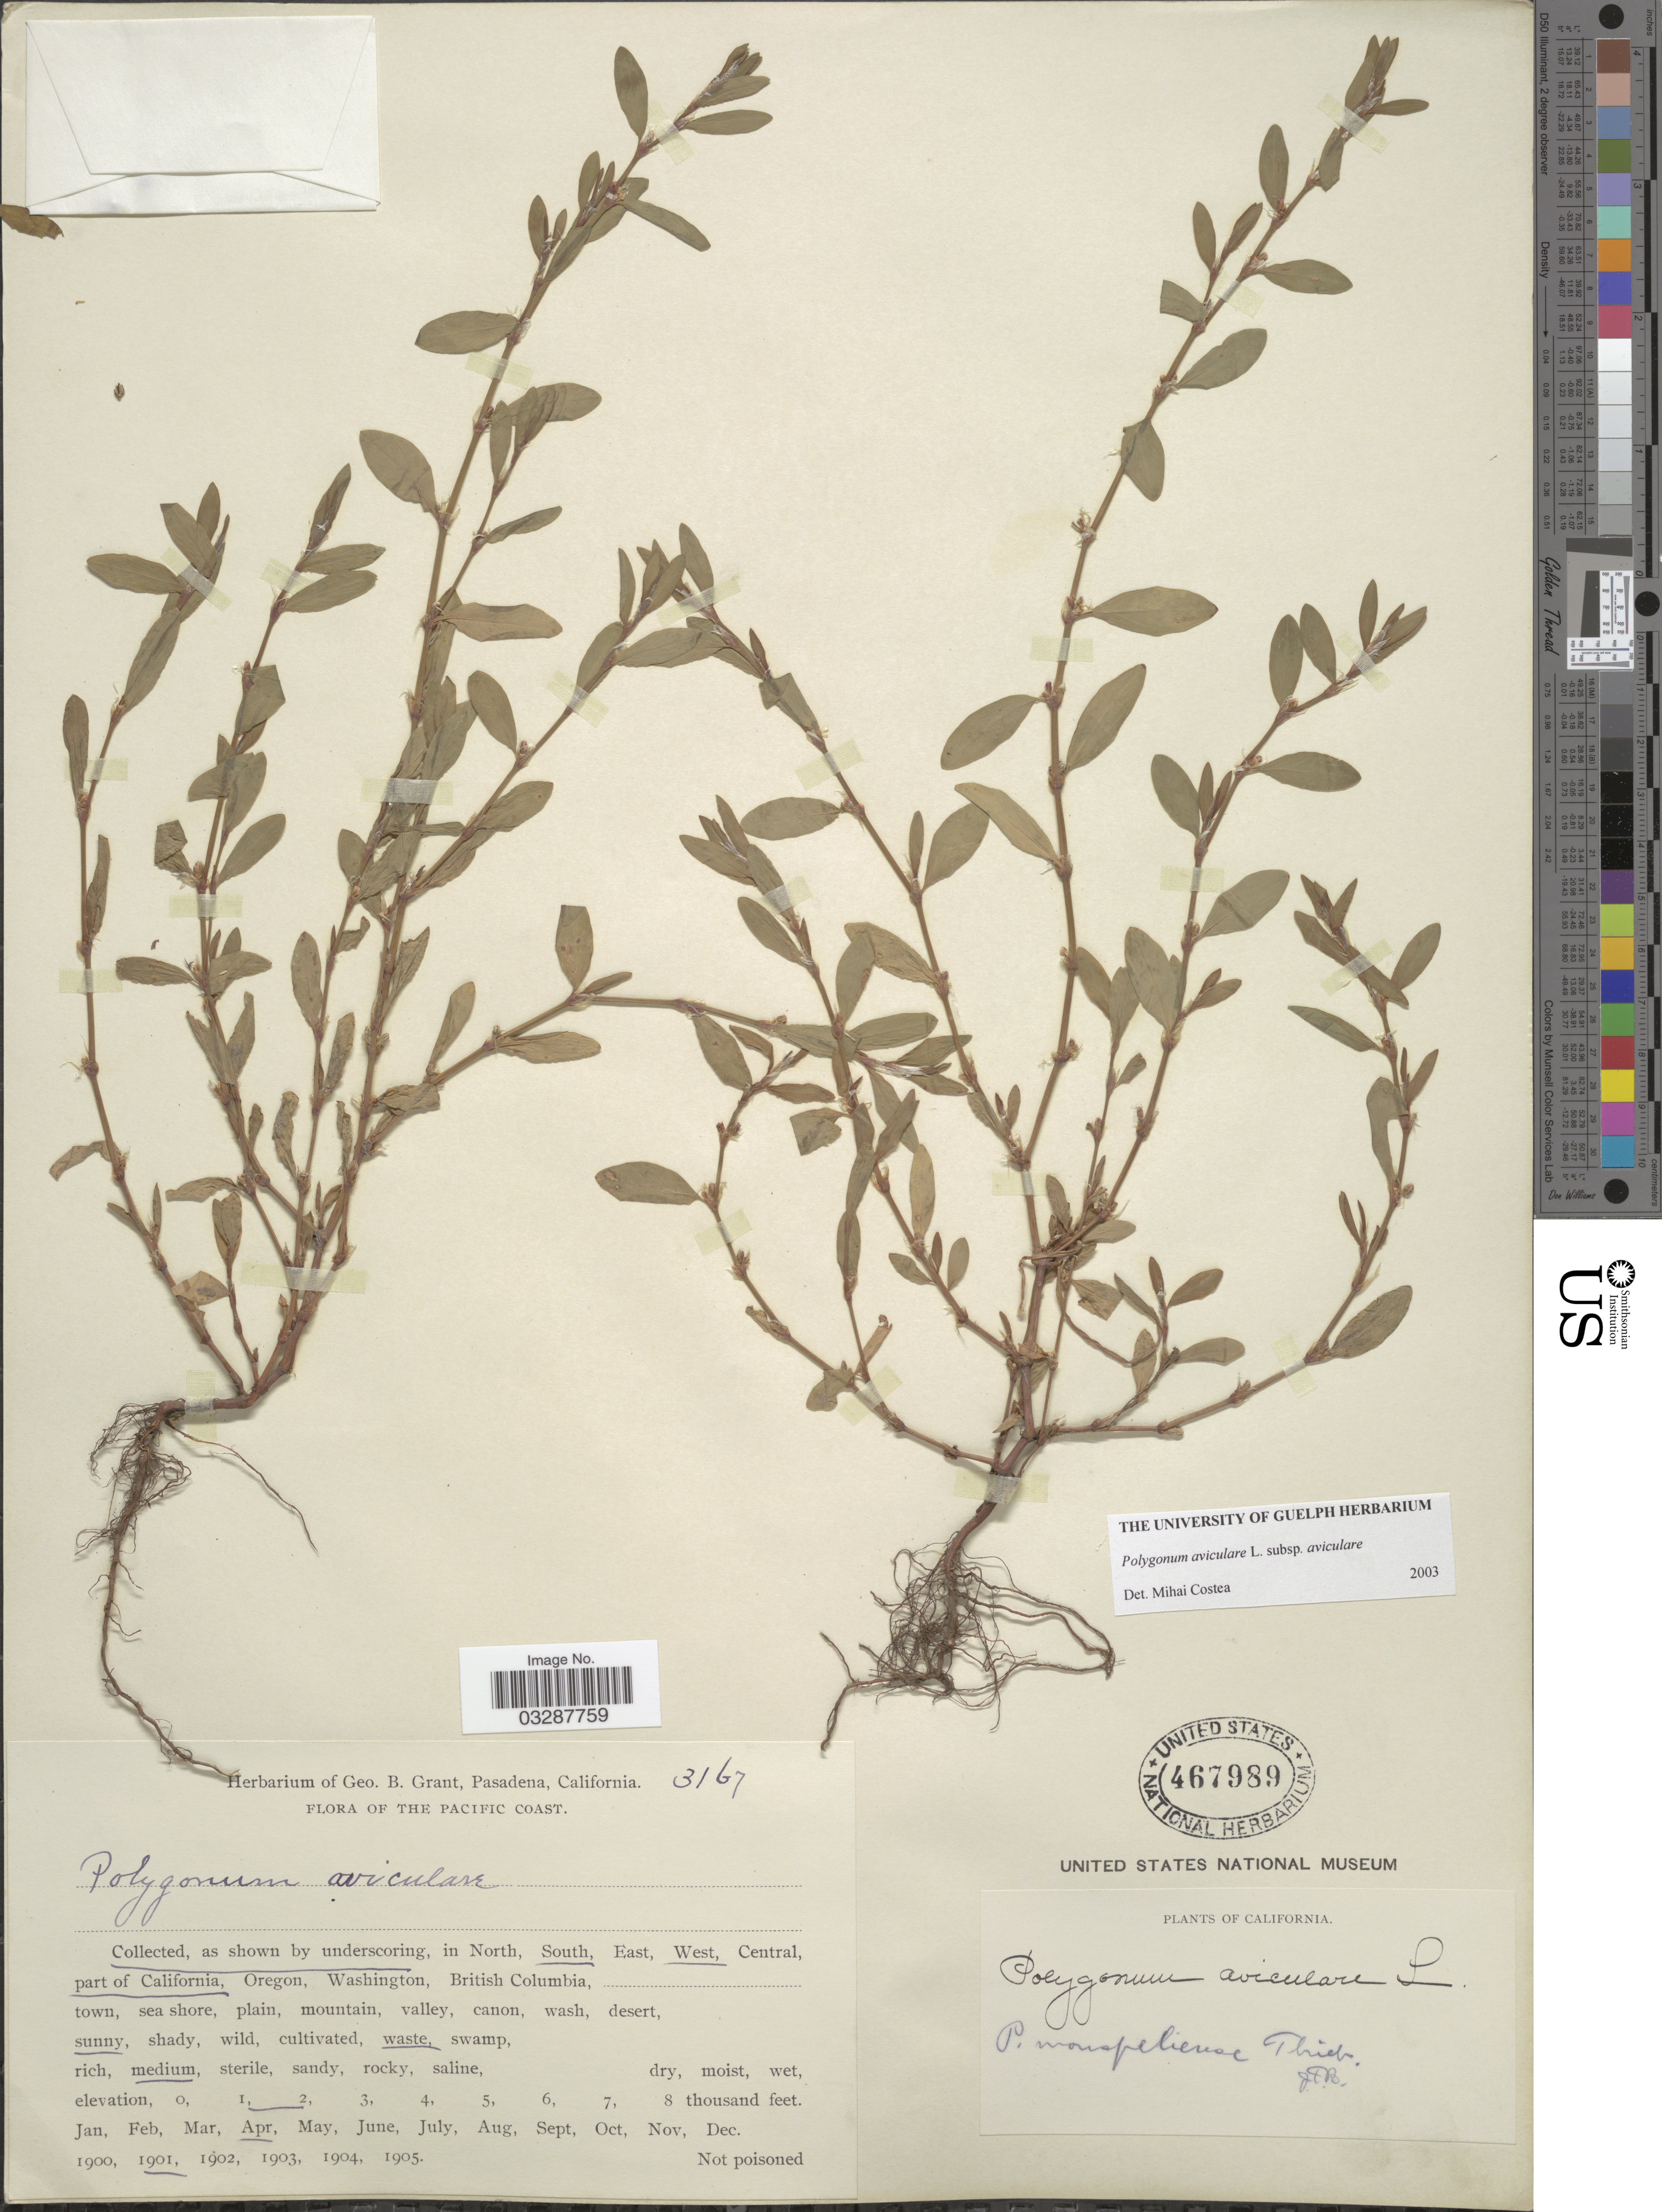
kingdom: Plantae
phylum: Tracheophyta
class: Magnoliopsida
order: Caryophyllales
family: Polygonaceae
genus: Polygonum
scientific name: Polygonum aviculare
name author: L.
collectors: ex herb. Geo. B. Grant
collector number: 3167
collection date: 1901-04-02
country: United States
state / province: California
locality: Collected as shown by underscoring South West part of California.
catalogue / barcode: US 467989